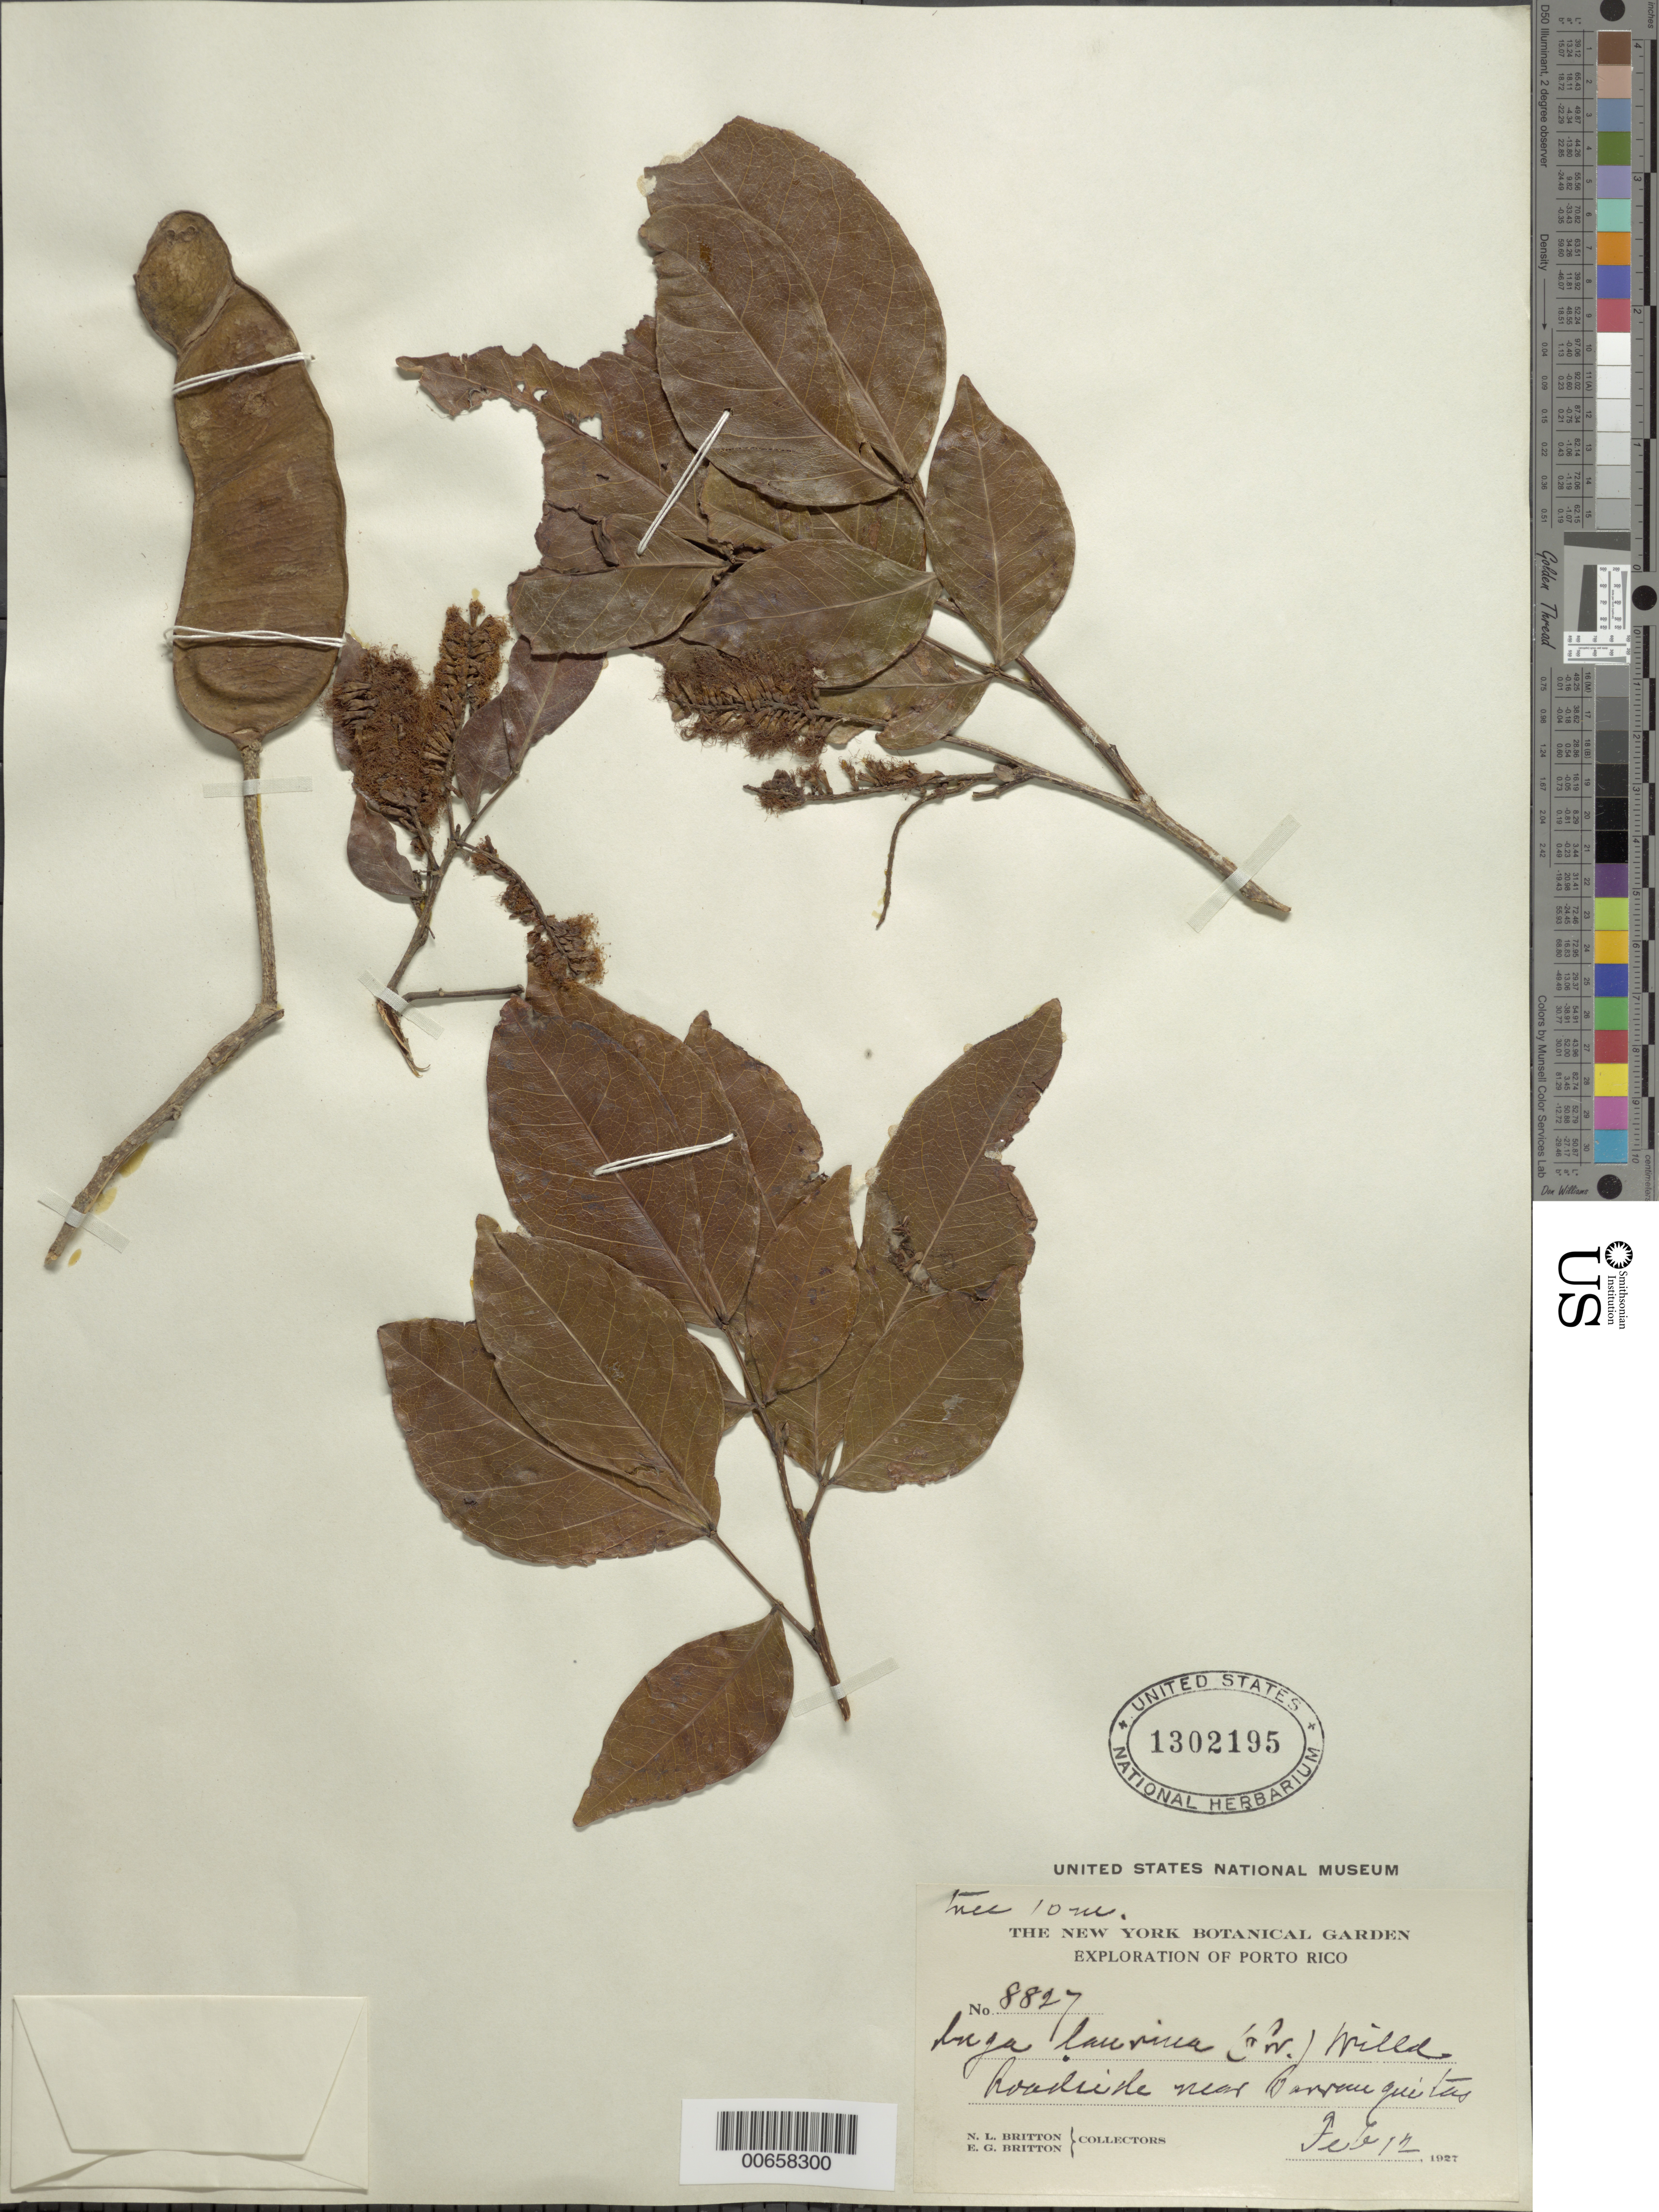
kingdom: Plantae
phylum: Tracheophyta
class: Magnoliopsida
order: Fabales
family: Fabaceae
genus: Inga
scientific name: Inga laurina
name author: (Sw.) Willd.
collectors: N. Britton & E. G. Britton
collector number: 8827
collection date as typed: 12 Feb 1927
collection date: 1927-02-12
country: Puerto Rico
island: Greater Antilles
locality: Barranquitos, near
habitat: Roadside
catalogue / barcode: US 1302195